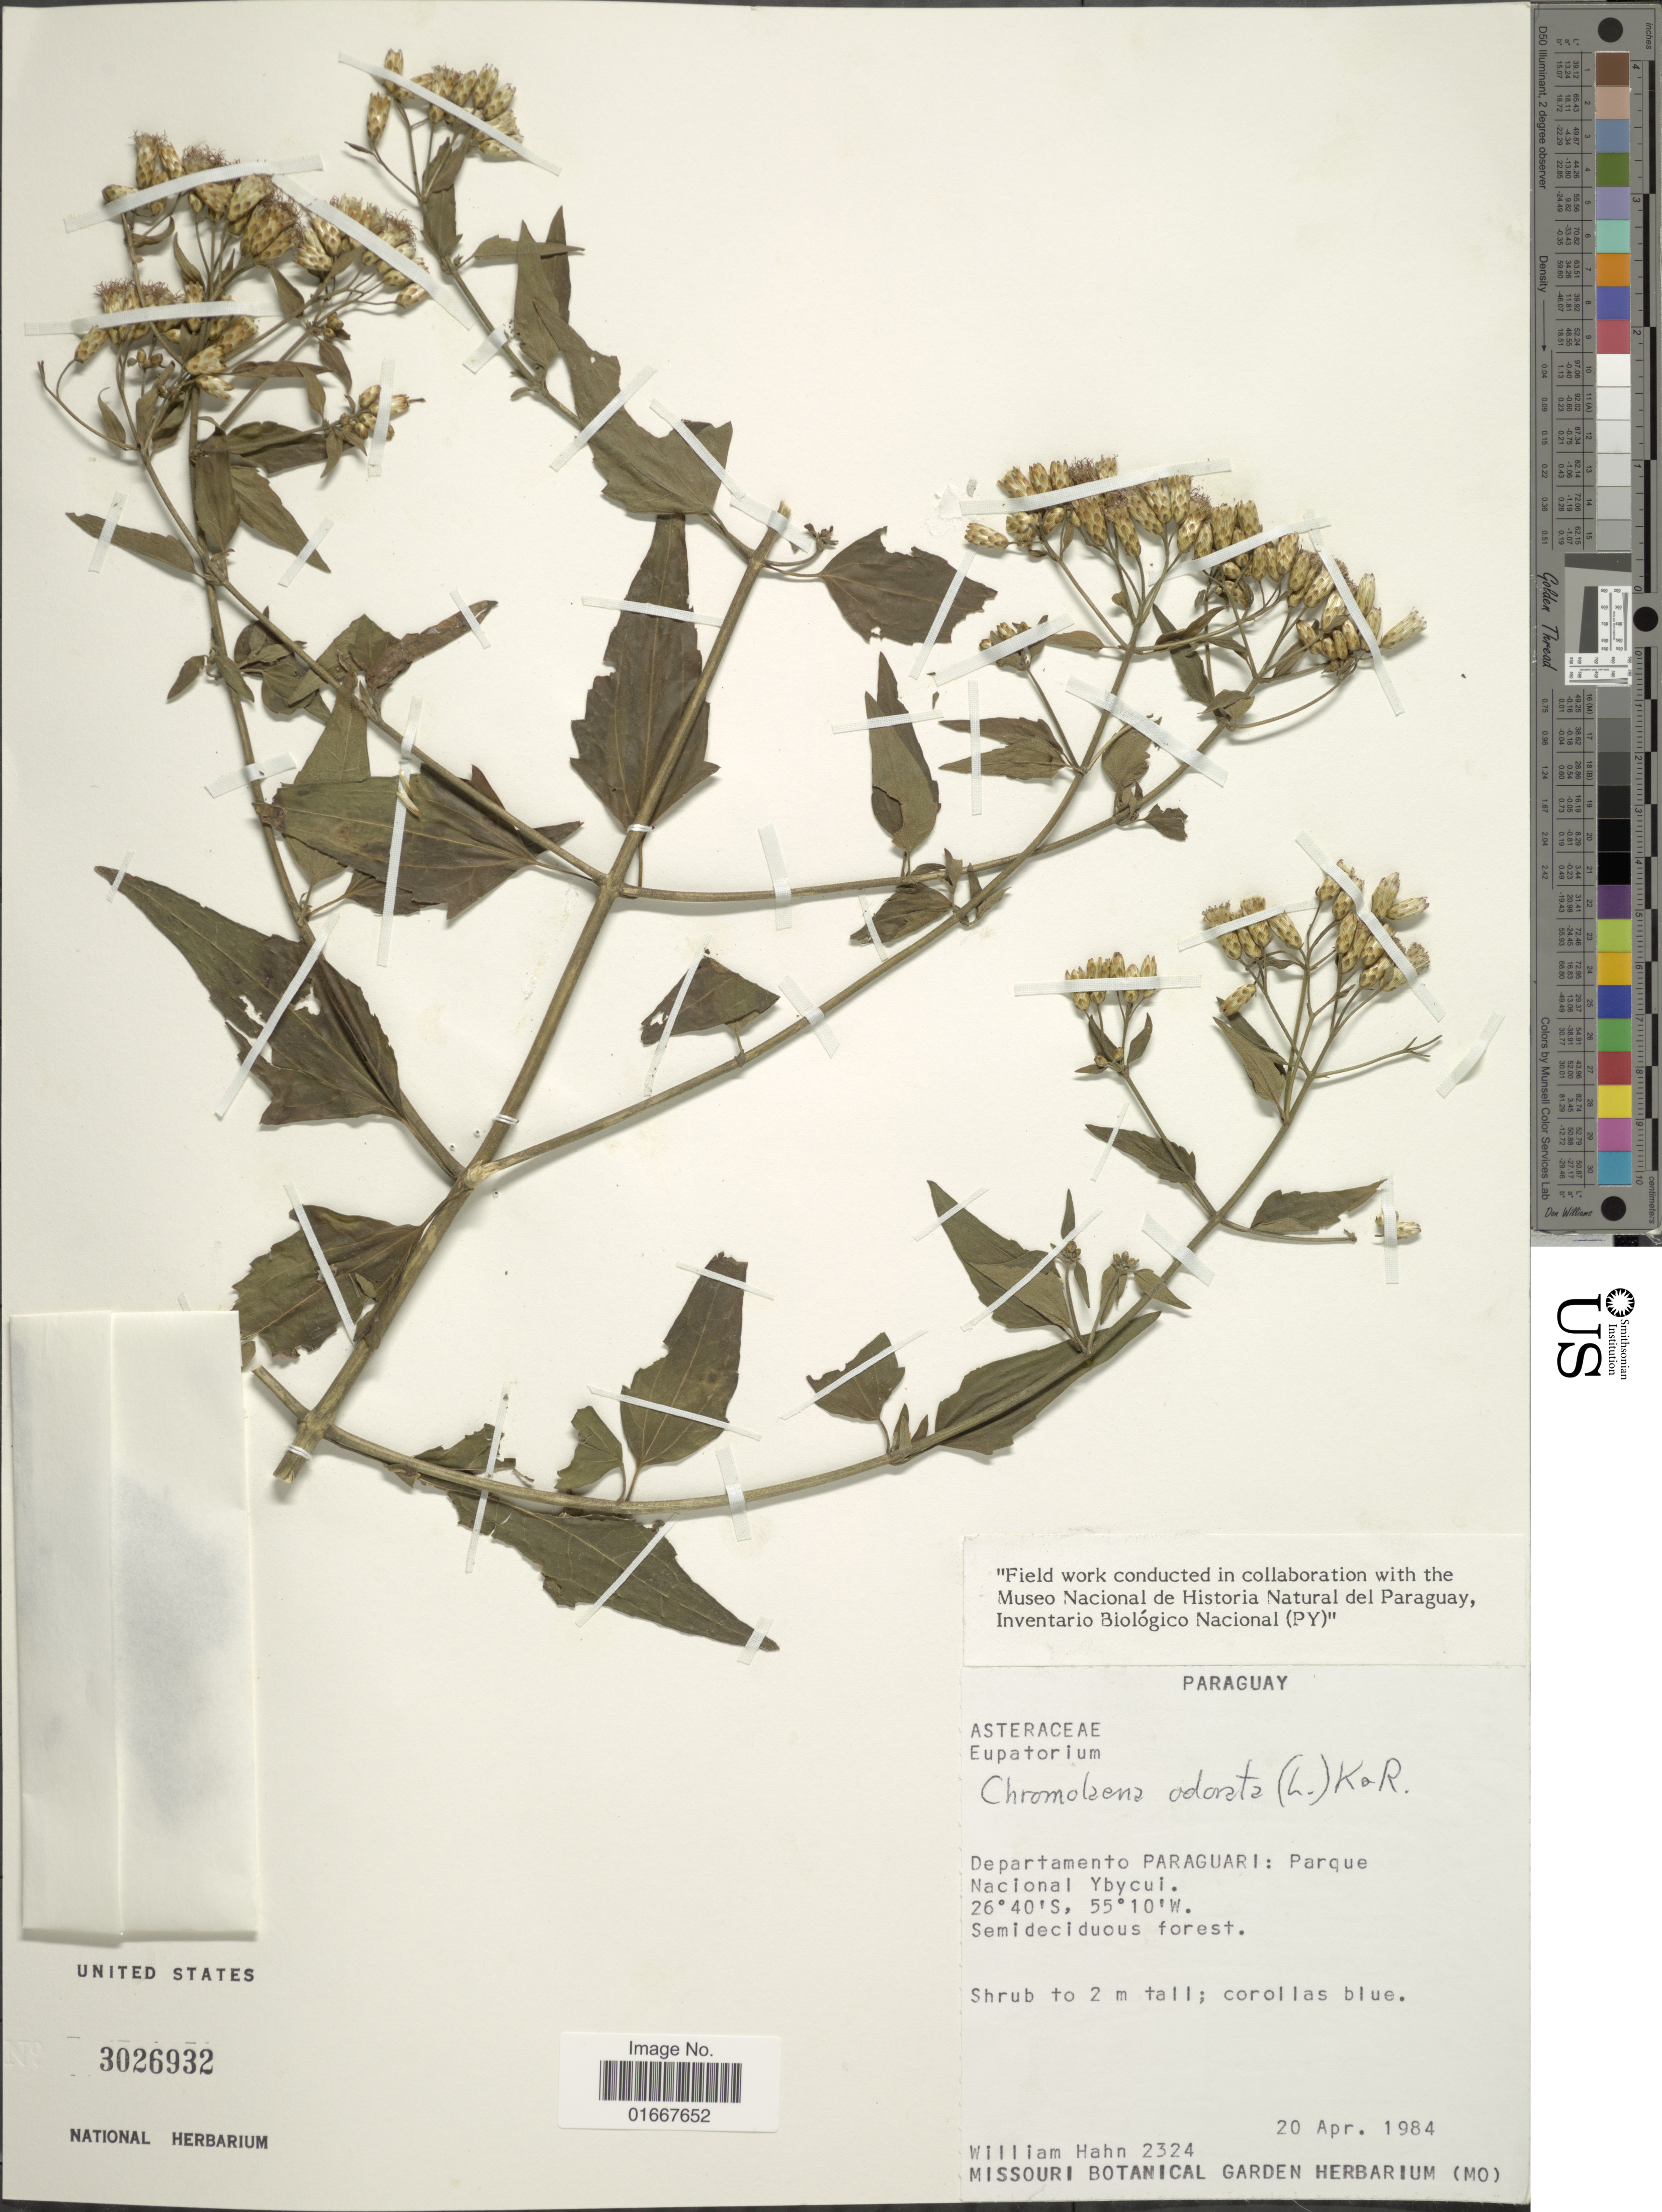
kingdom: Plantae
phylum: Tracheophyta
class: Magnoliopsida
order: Asterales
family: Asteraceae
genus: Chromolaena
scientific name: Chromolaena odorata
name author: (L.) R.M. King & H. Rob.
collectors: W. Hahn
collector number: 2324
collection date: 1984-04-20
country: Paraguay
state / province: Paraguari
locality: Parque Nacional Ybycui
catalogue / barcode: US 3026932